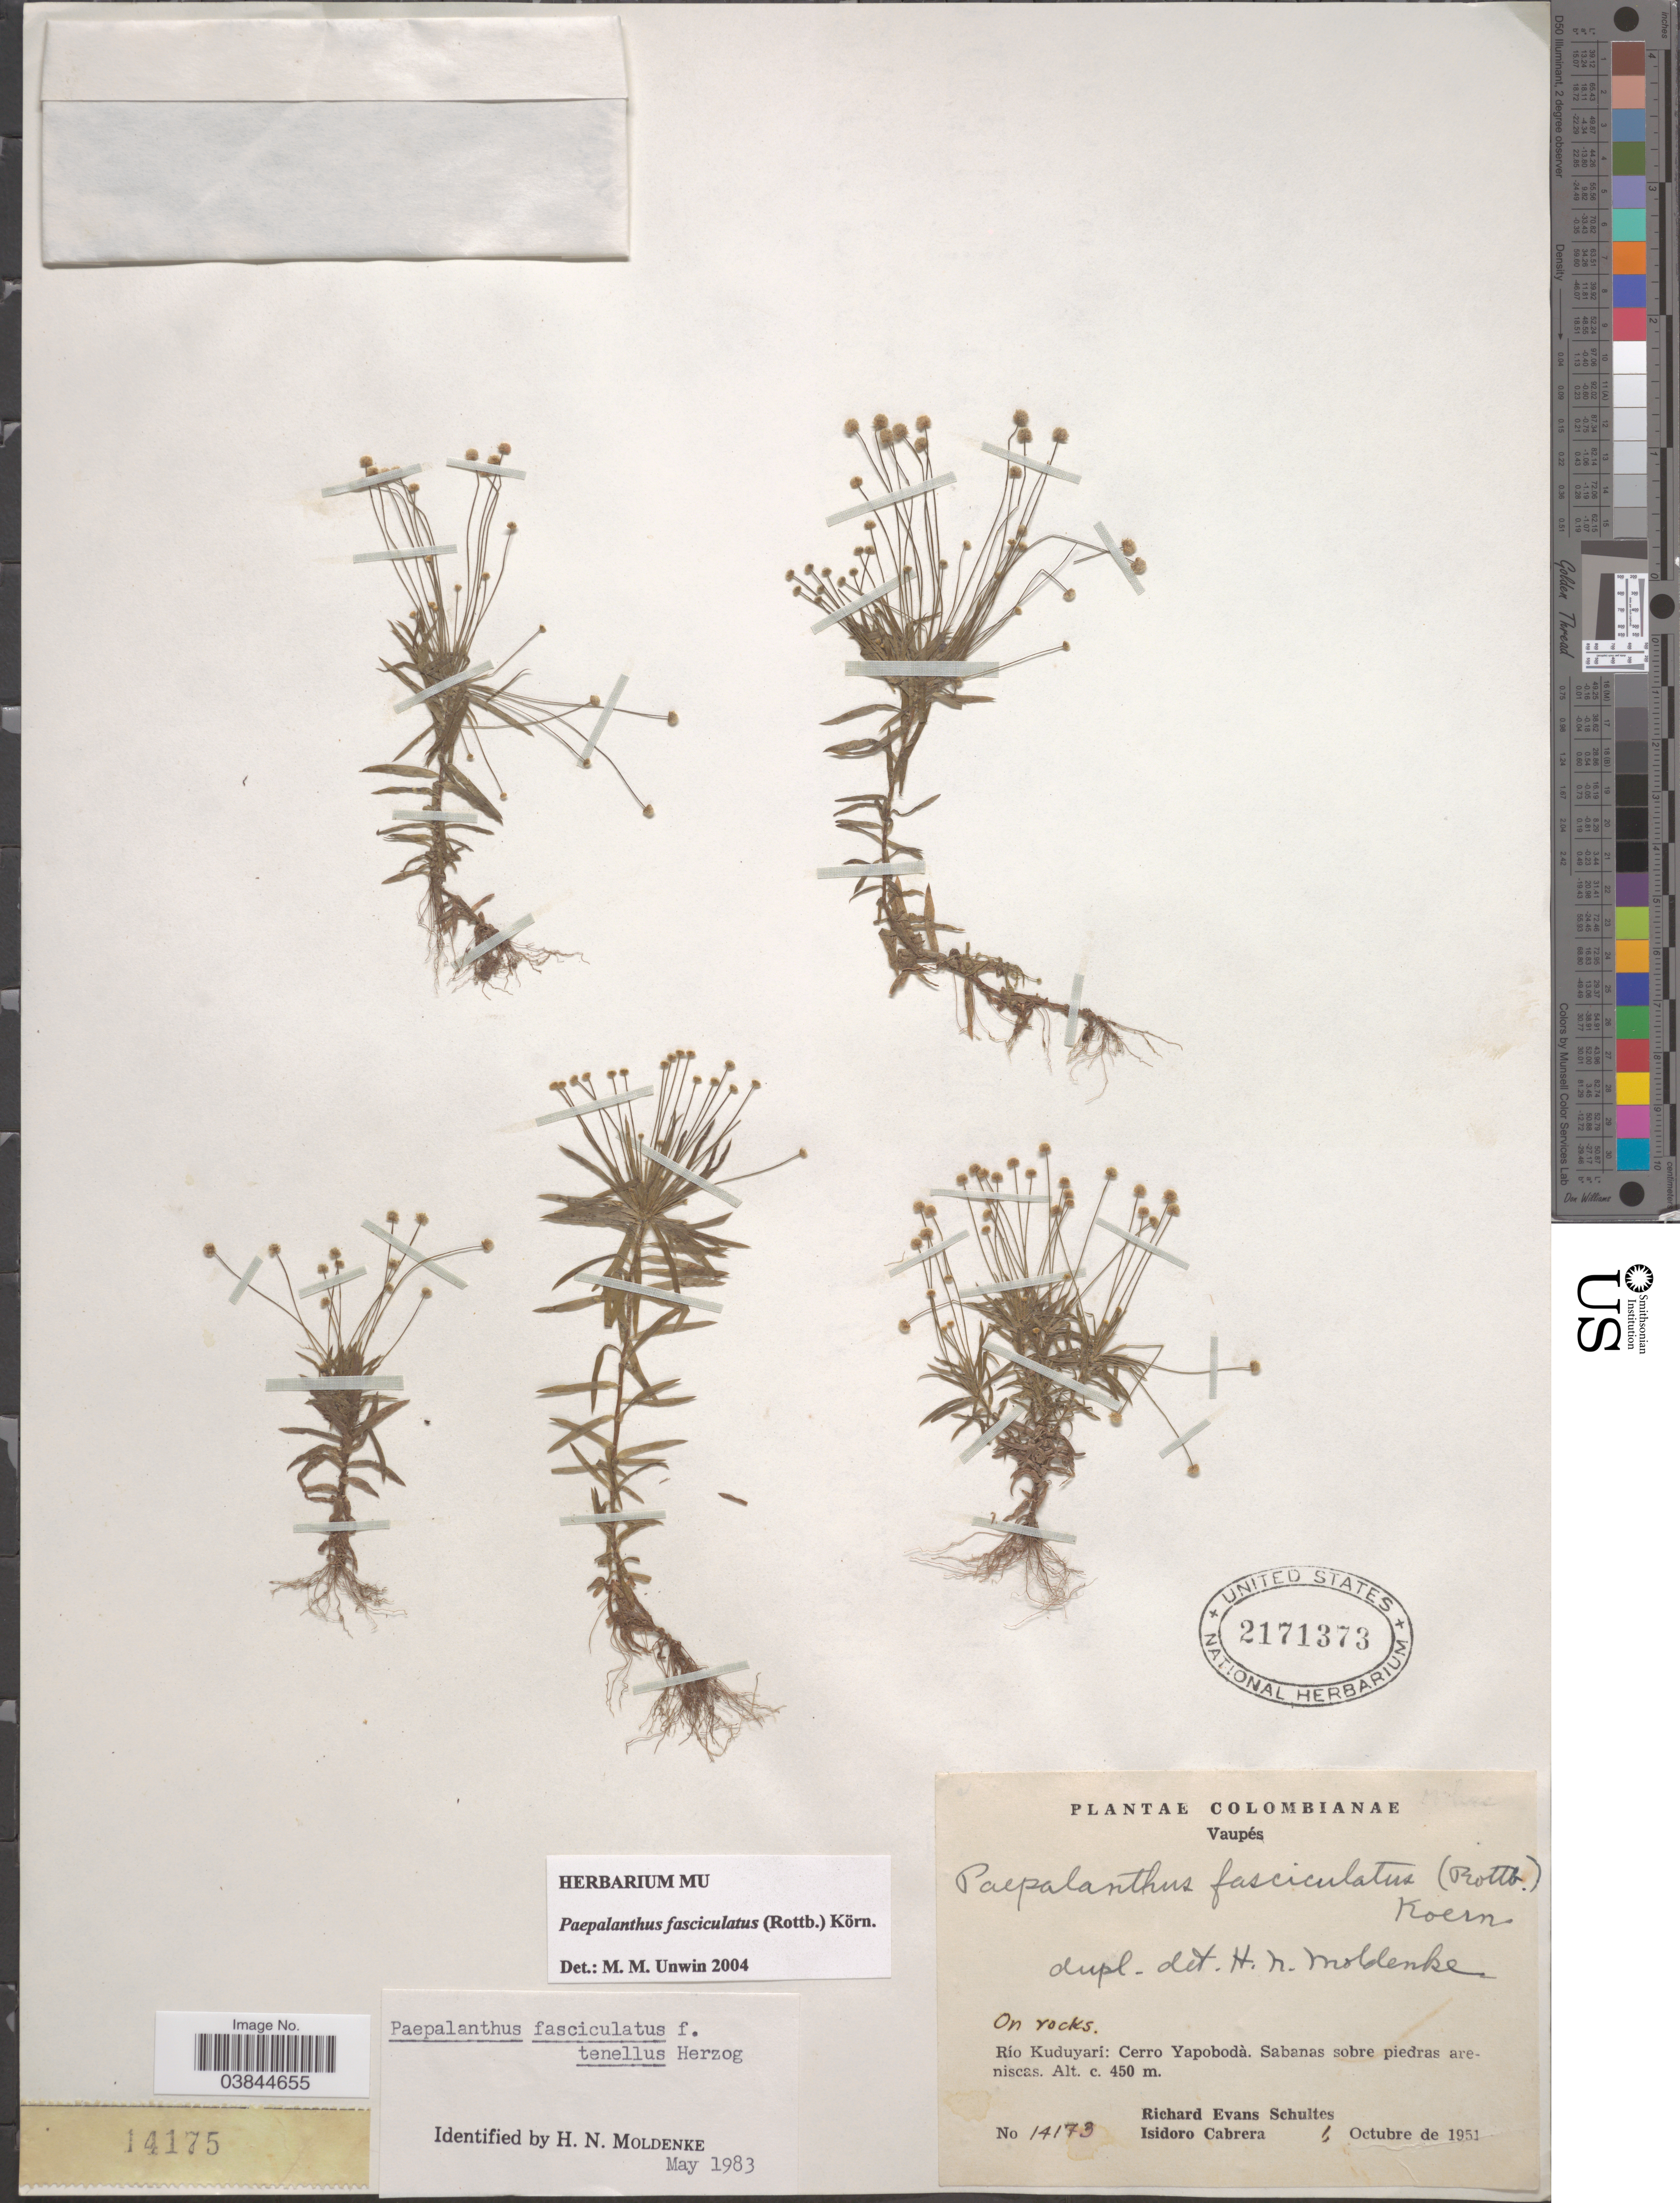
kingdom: Plantae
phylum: Tracheophyta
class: Liliopsida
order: Poales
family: Eriocaulaceae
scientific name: Giuliettia fasciculata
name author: (Rottb.) Andrino & Sano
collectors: R. E. Schultes & I. Cabrera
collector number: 14173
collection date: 1951-10-01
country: Colombia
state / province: Vaupés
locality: Río Kuduyarí: Cerro Yapobodà.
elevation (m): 450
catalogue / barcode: US 2171373